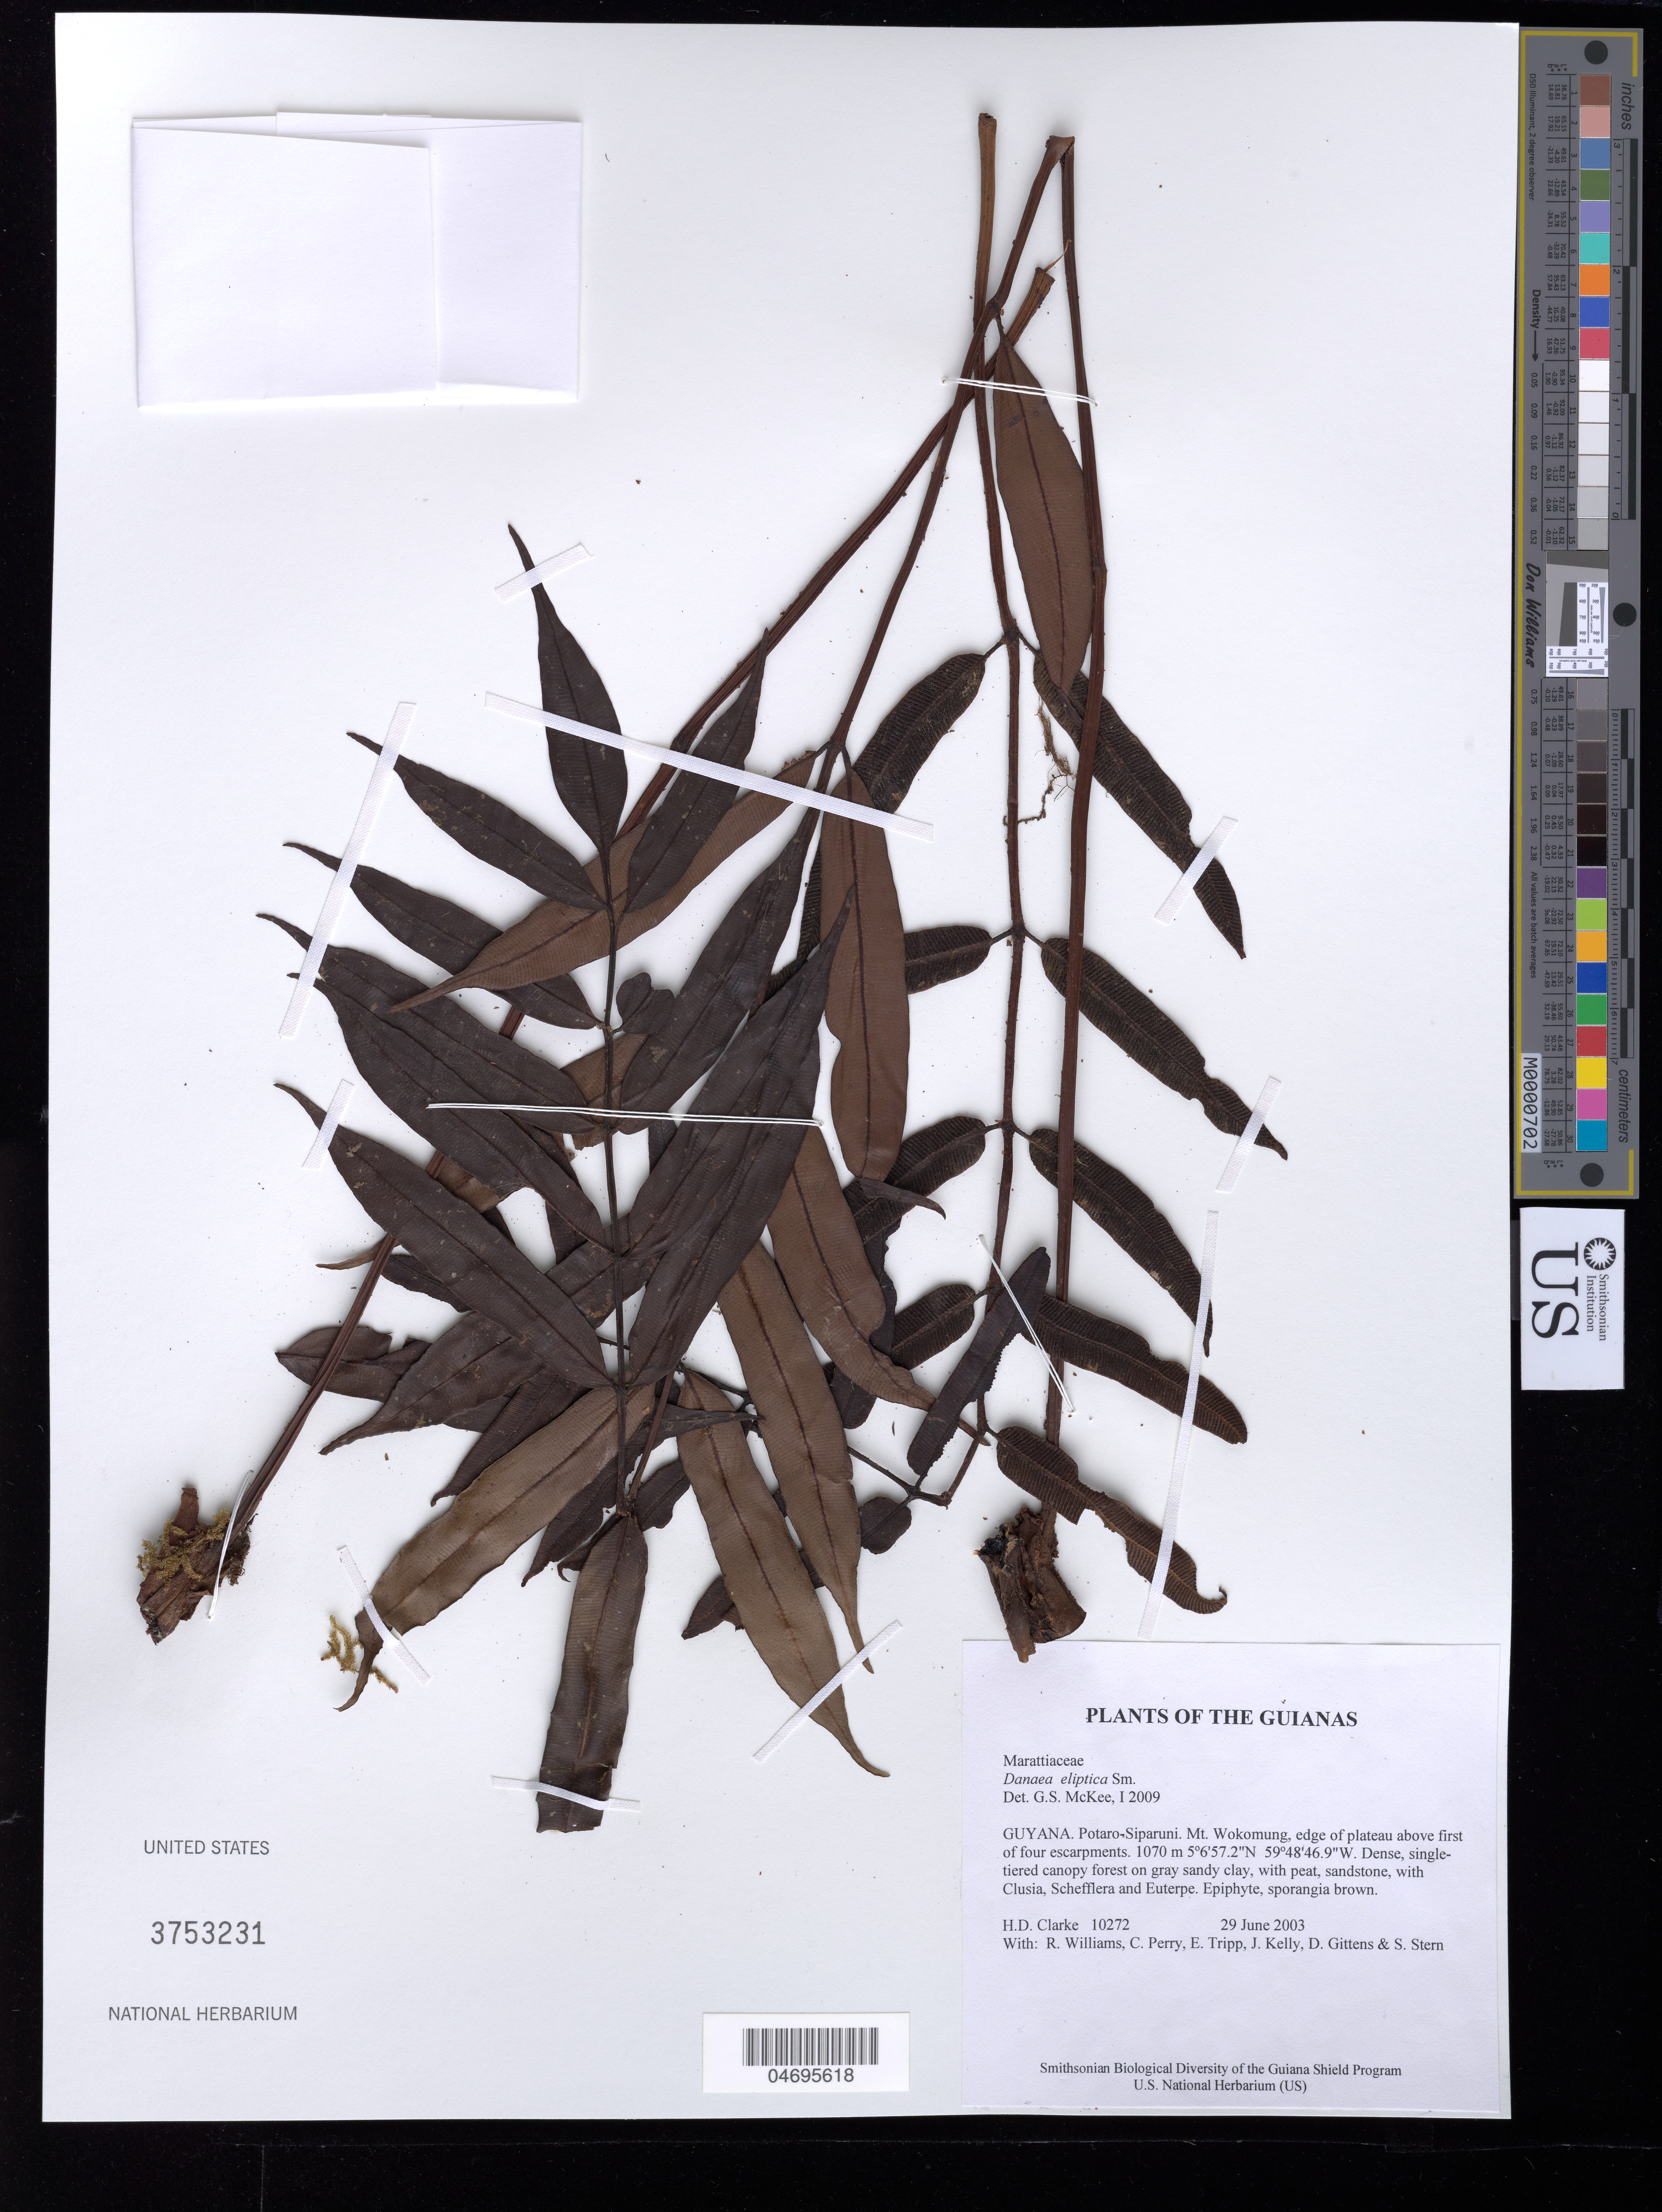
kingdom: Plantae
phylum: Tracheophyta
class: Polypodiopsida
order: Marattiales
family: Marattiaceae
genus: Danaea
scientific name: Danaea elliptica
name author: Sm.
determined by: McKee, G. S., (US), NMNH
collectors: H. D. Clarke, R. Williams, C. Perry, E. Tripp, J. Kelly, D. Gittens & S. R. Stern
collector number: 10272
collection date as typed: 29 June 2003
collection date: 2003-06-29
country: Guyana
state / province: Potaro-Siparuni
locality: Mt. Wokomung, edge of plateau above first of four escarpments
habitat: Dense, single-tiered canopy forest on gray sandy clay, with peat, sandstone, with Clusia, Schefflera and Euterpe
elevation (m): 1070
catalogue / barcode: US 3753231